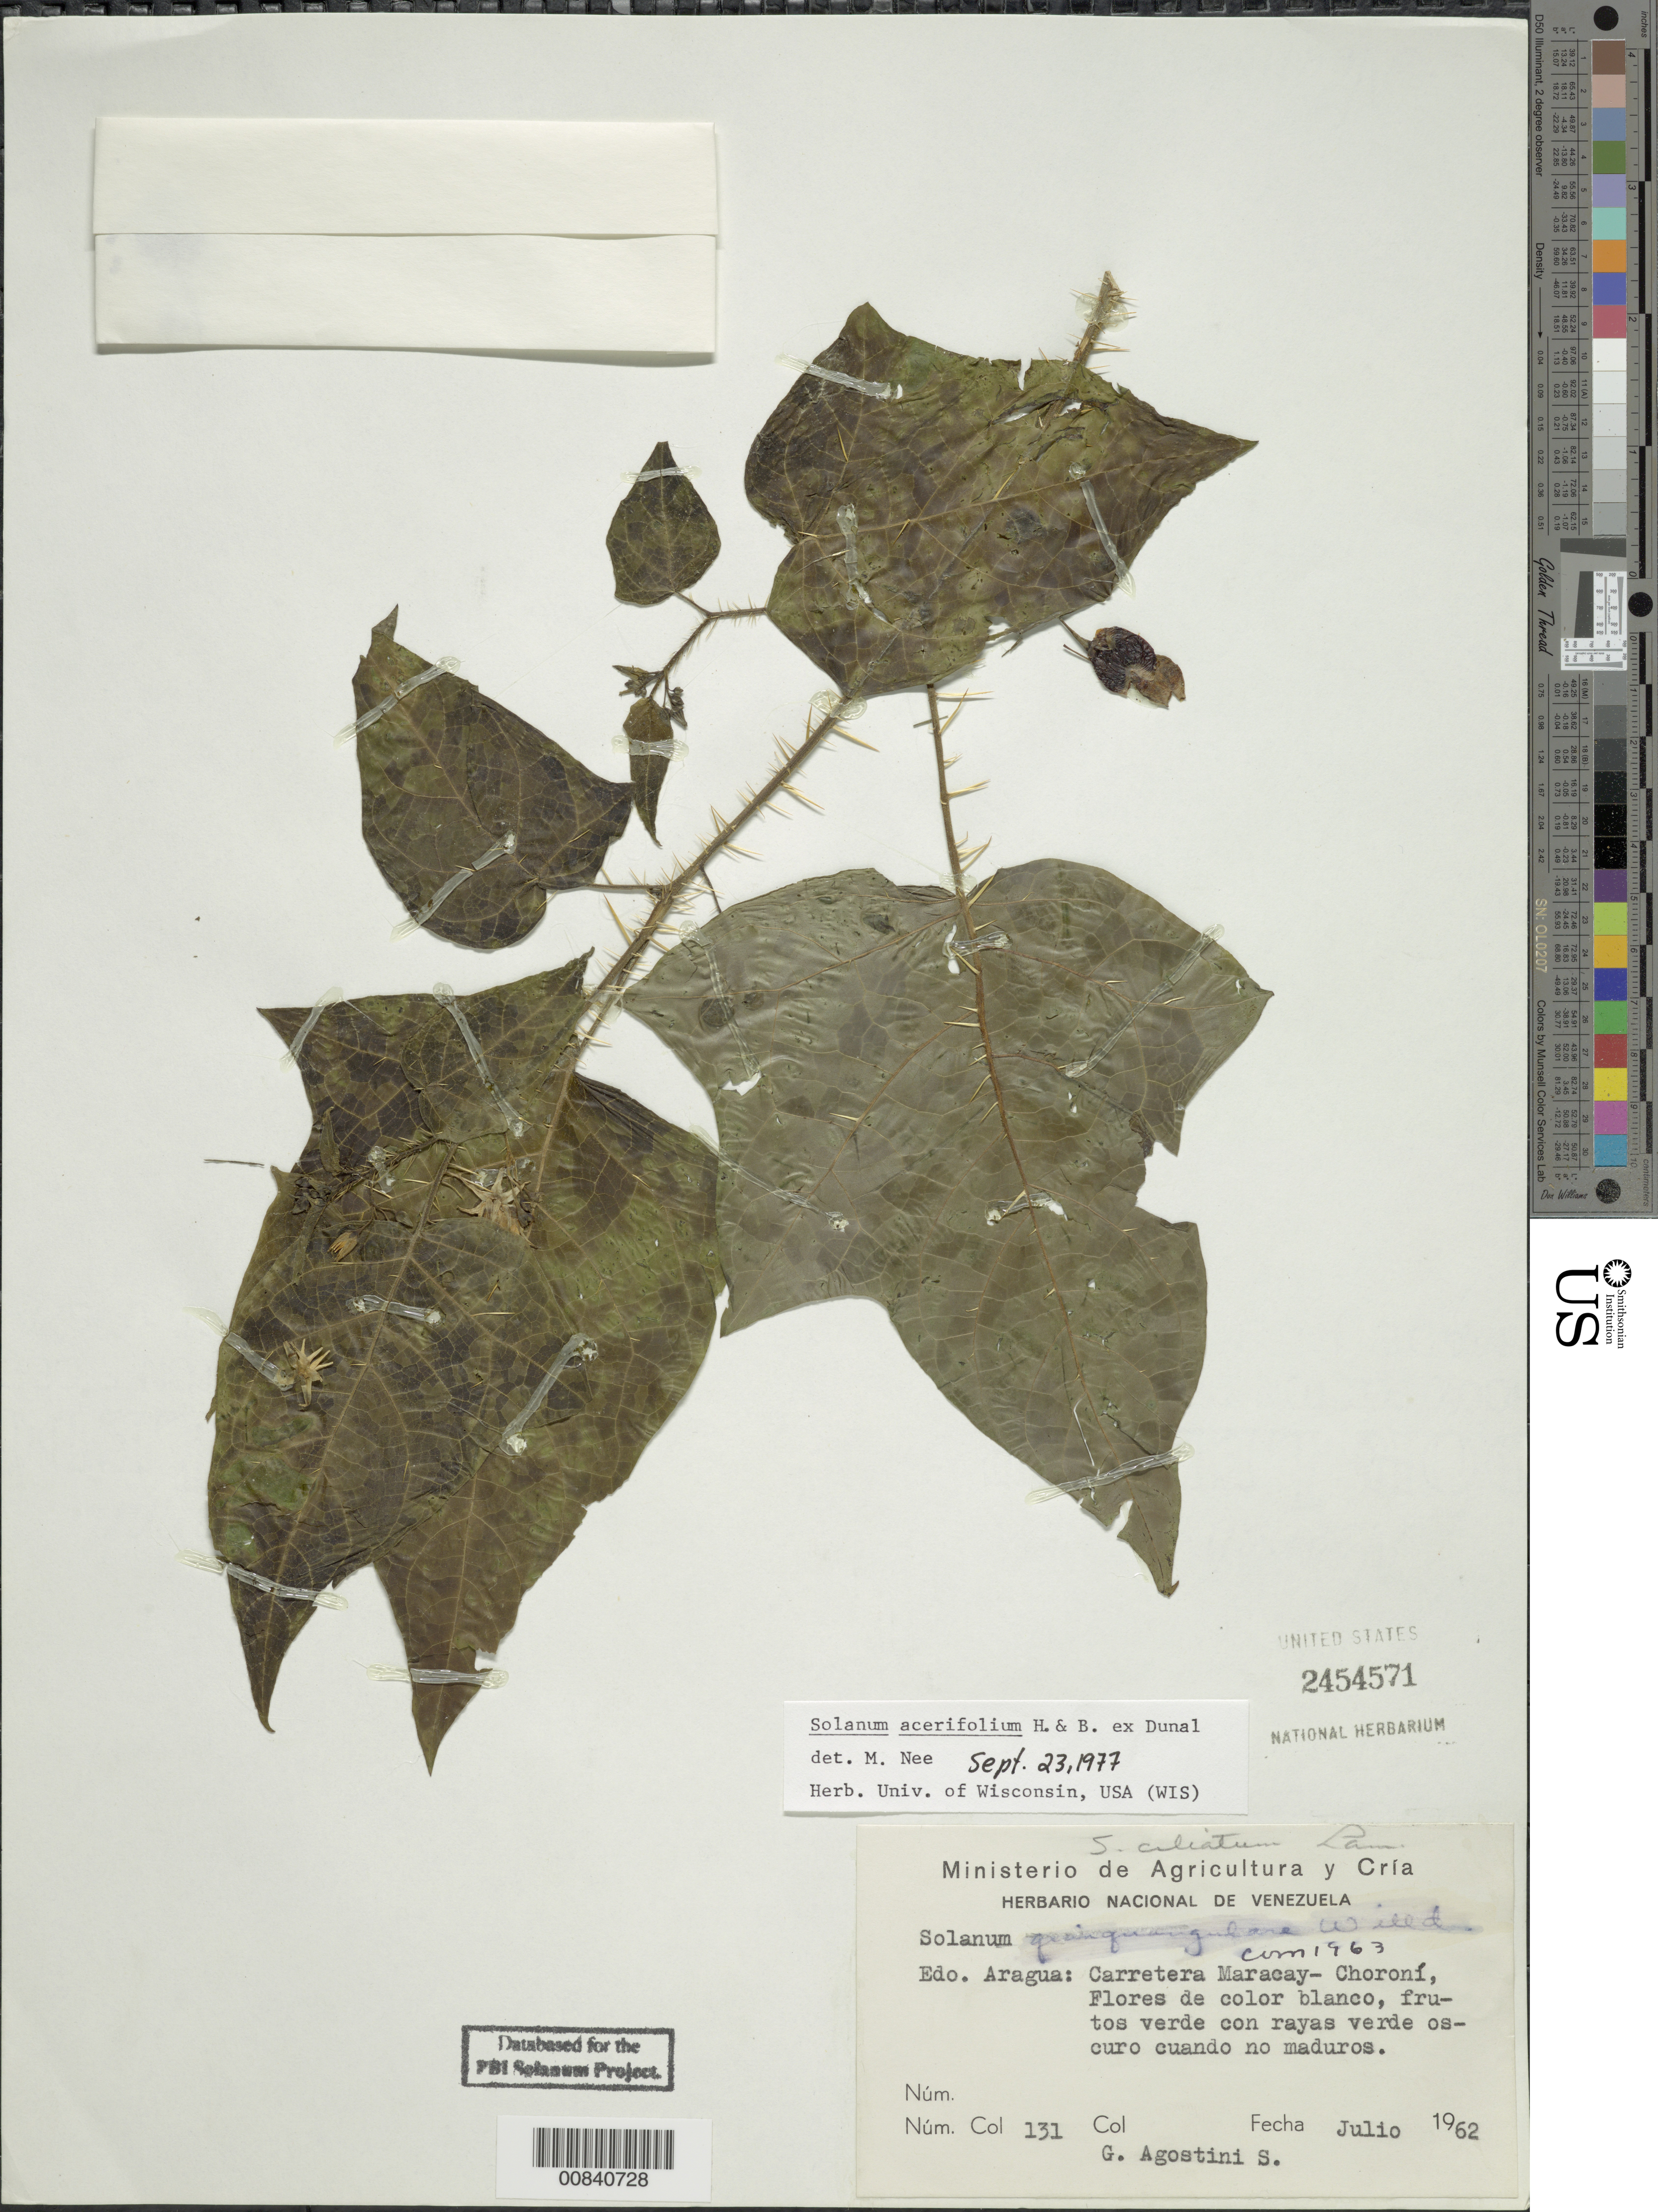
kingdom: Plantae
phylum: Tracheophyta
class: Magnoliopsida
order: Solanales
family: Solanaceae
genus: Solanum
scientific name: Solanum acerifolium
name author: Humb. & Bonpl. ex Dunal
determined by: Nee, Michael H.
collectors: G. Agostini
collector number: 131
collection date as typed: Jul 1962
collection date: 1962-07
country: Venezuela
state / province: Aragua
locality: Carretera Maracay-Choroni.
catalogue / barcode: US 2454571